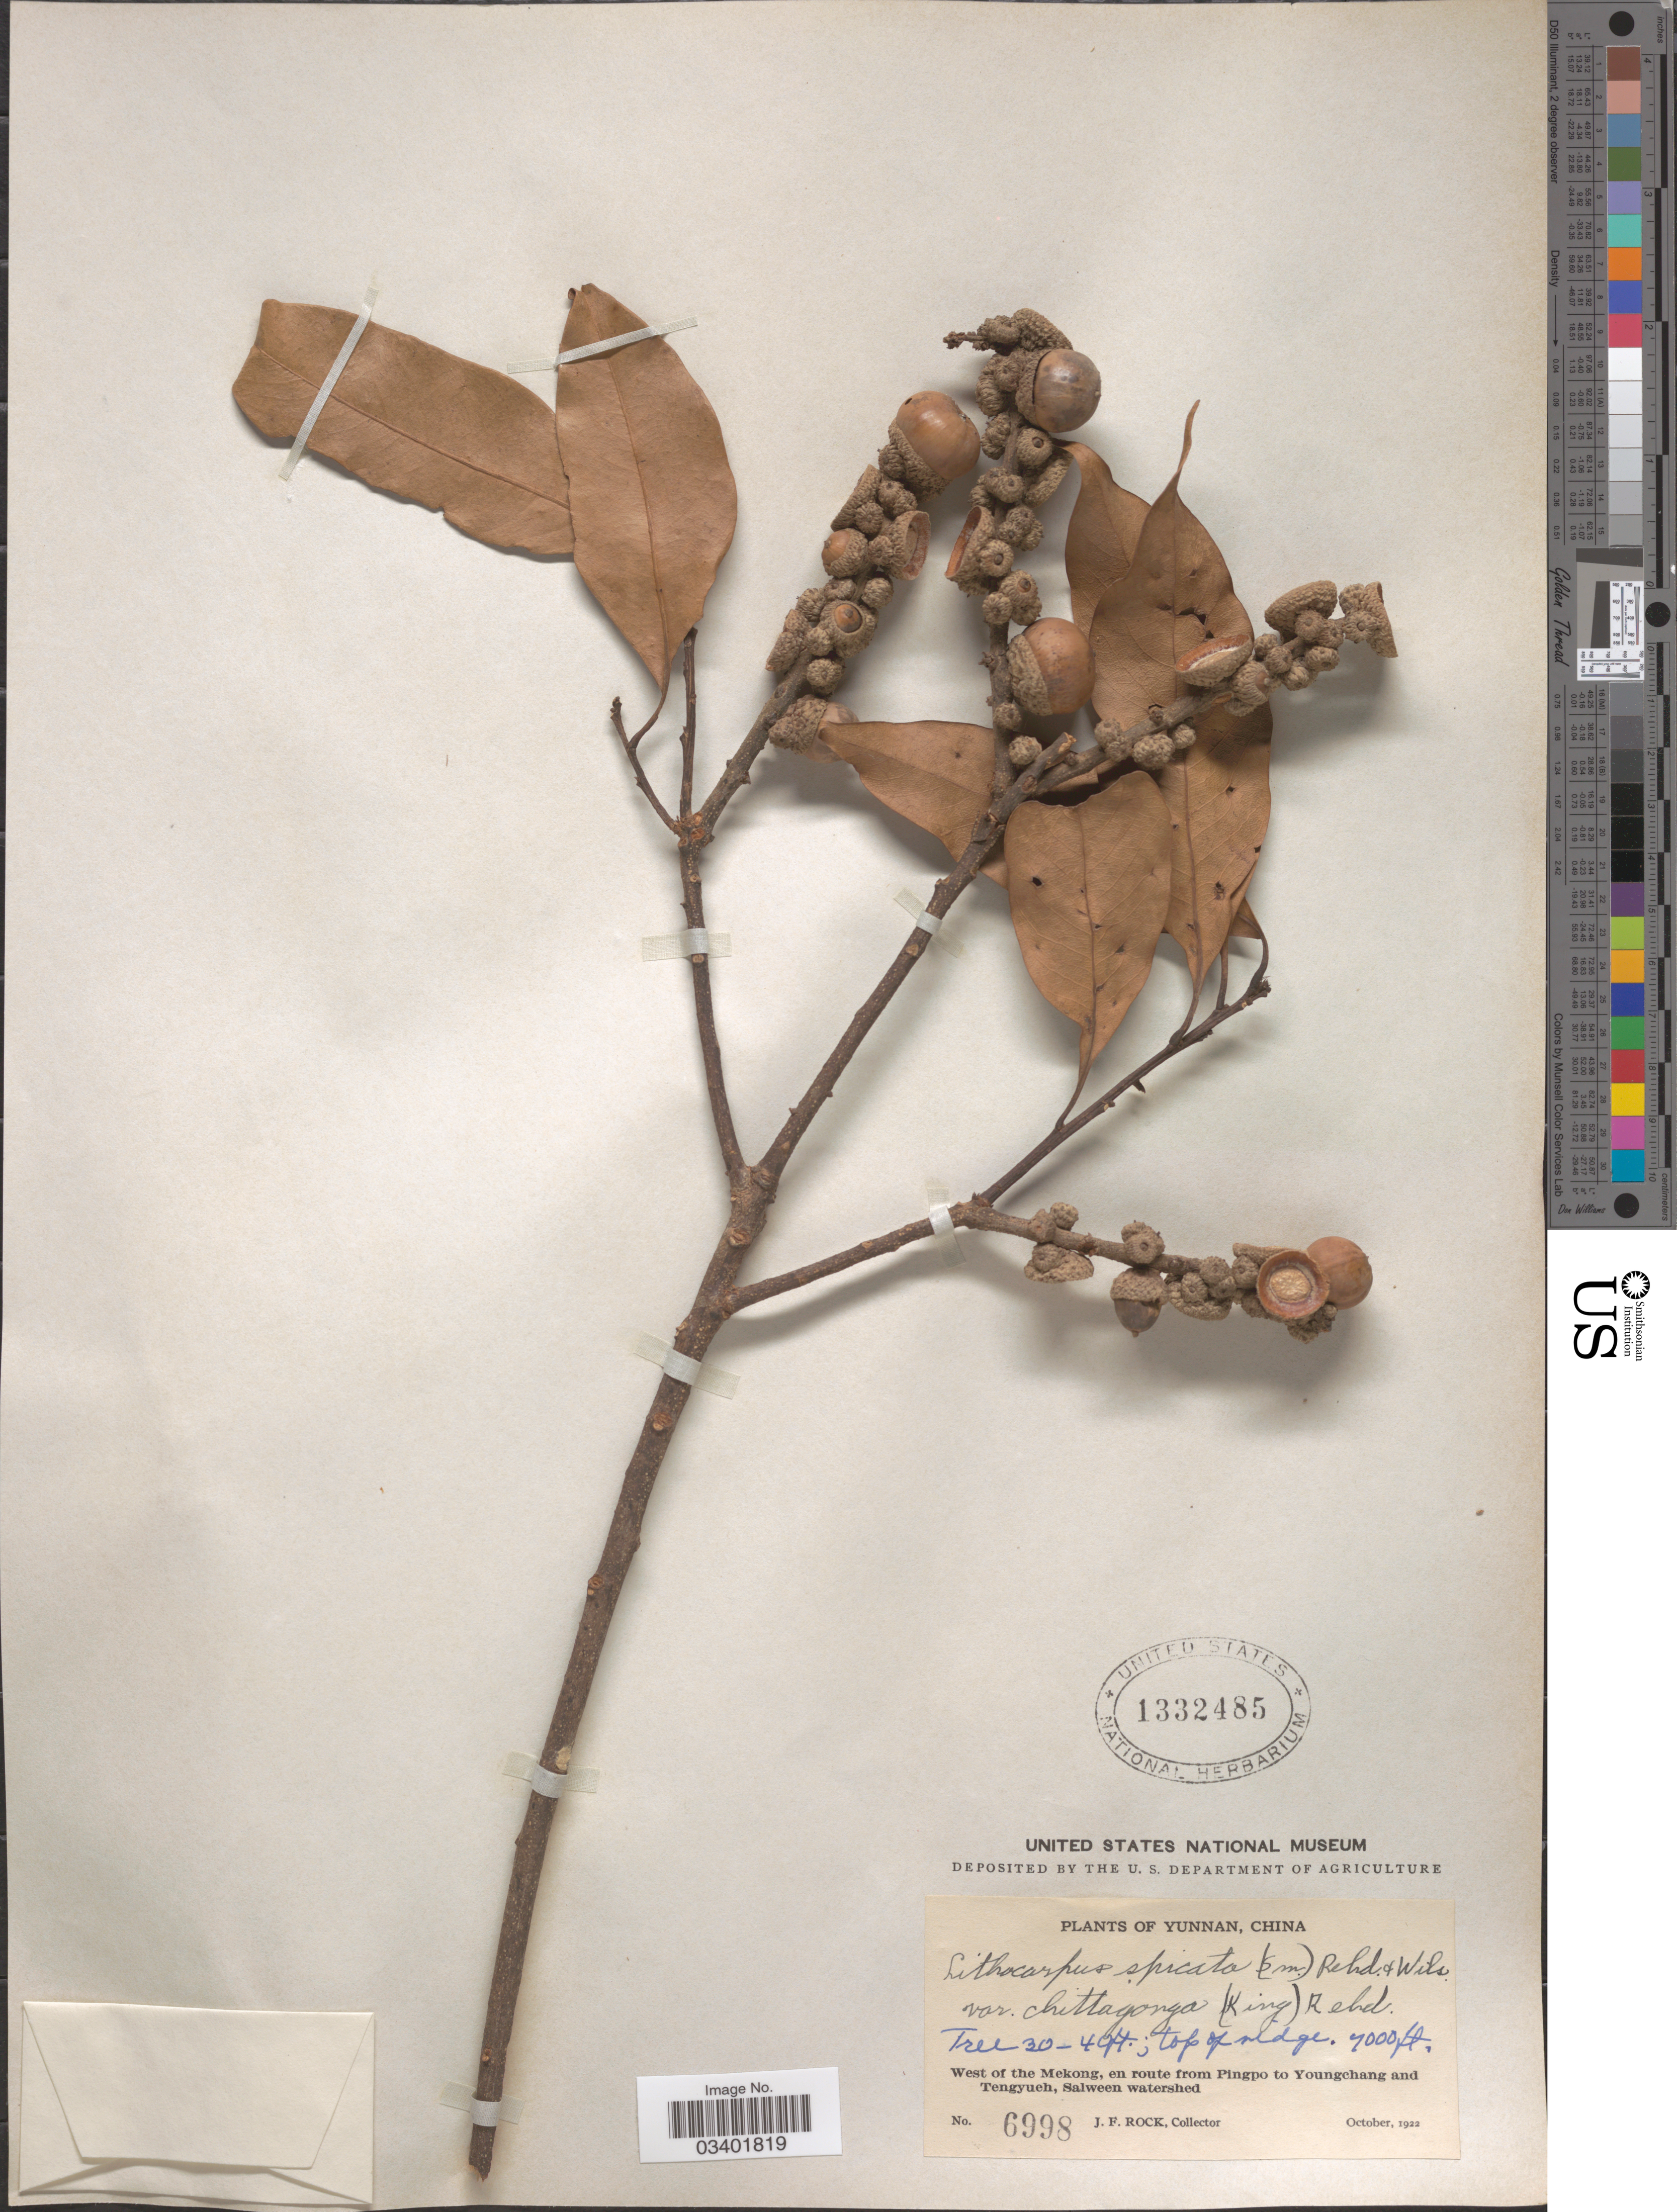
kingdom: Plantae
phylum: Tracheophyta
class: Magnoliopsida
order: Fagales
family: Fagaceae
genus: Lithocarpus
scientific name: Lithocarpus elegans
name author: (Blume) Hatus. ex Soepadmo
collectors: J. Rock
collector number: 6998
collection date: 1922-10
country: China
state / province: Yunnan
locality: West of the Mekong, en route from Pingpo to Youngchang and Tengyueh, Salween watershed.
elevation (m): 2134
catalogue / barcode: US 1332485